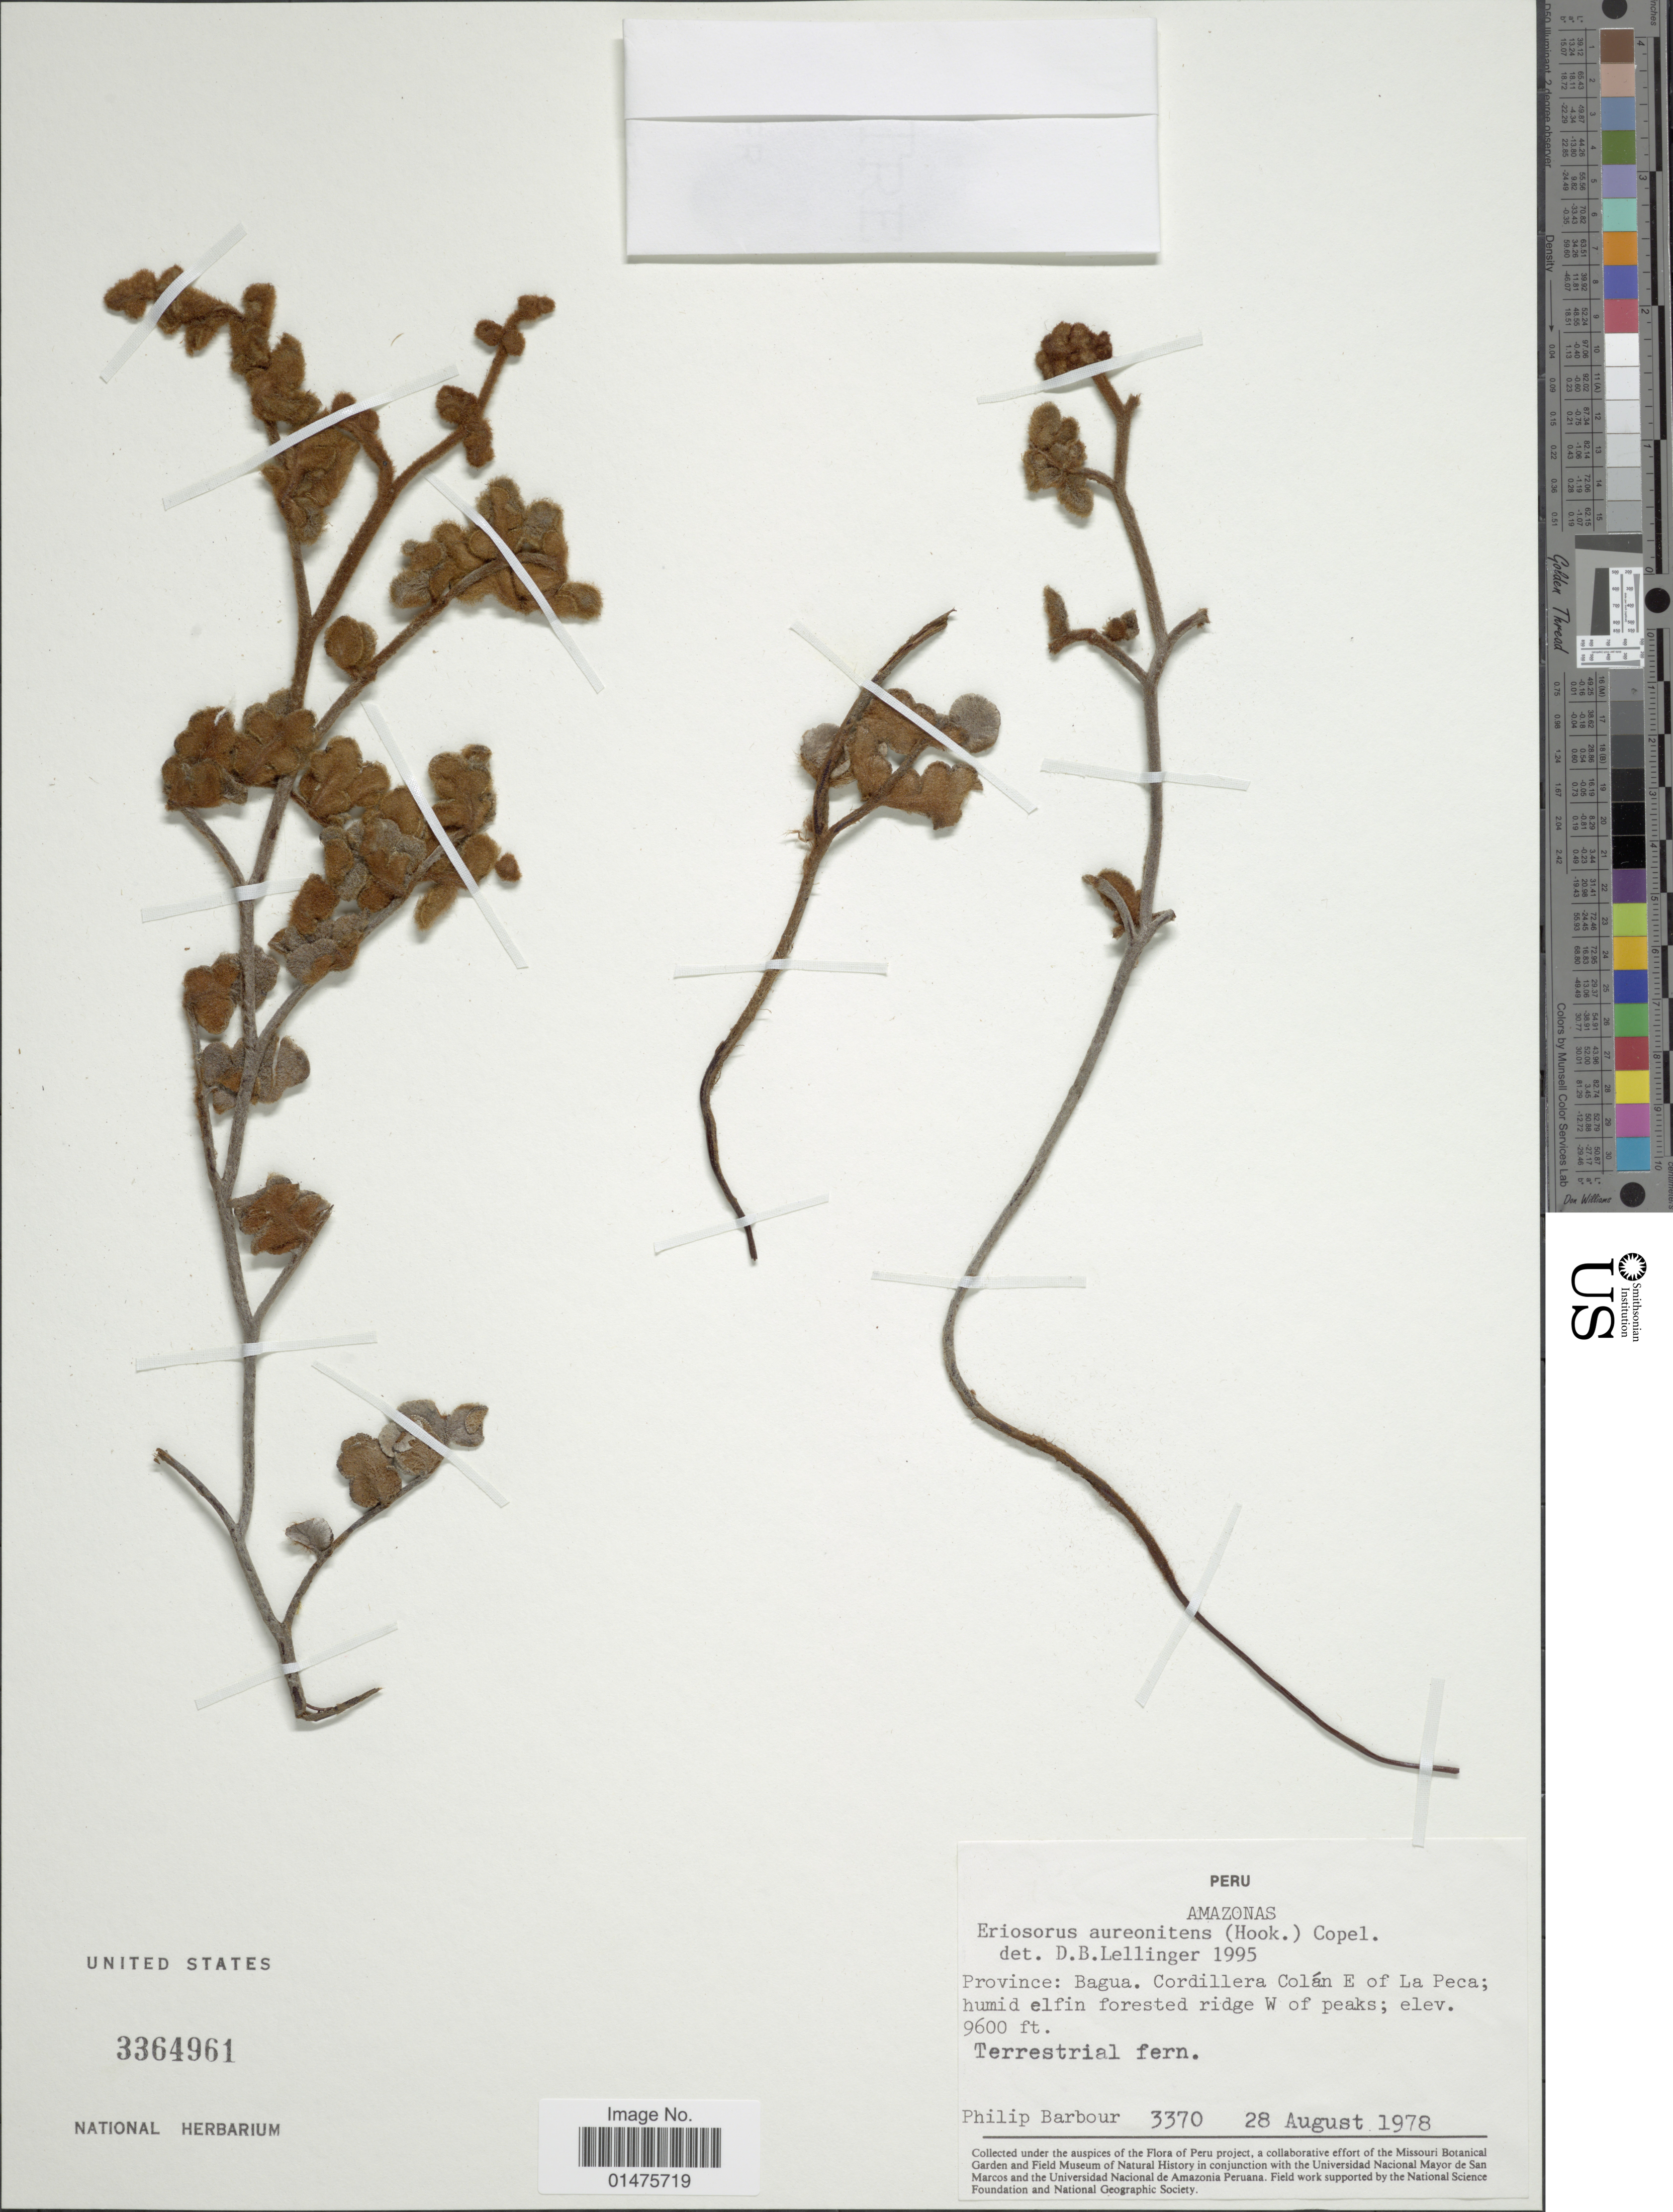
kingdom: Plantae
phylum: Tracheophyta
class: Polypodiopsida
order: Polypodiales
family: Pteridaceae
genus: Jamesonia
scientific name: Jamesonia aureonitens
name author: (Hook.) Christenh.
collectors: P. Barbour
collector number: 3370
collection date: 1978-08-28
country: Peru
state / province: Amazonas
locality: Province: Bagua. Cordillera Colán E of La Peca; humid elfin forested ridge W of peaks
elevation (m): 2926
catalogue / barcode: US 3364961